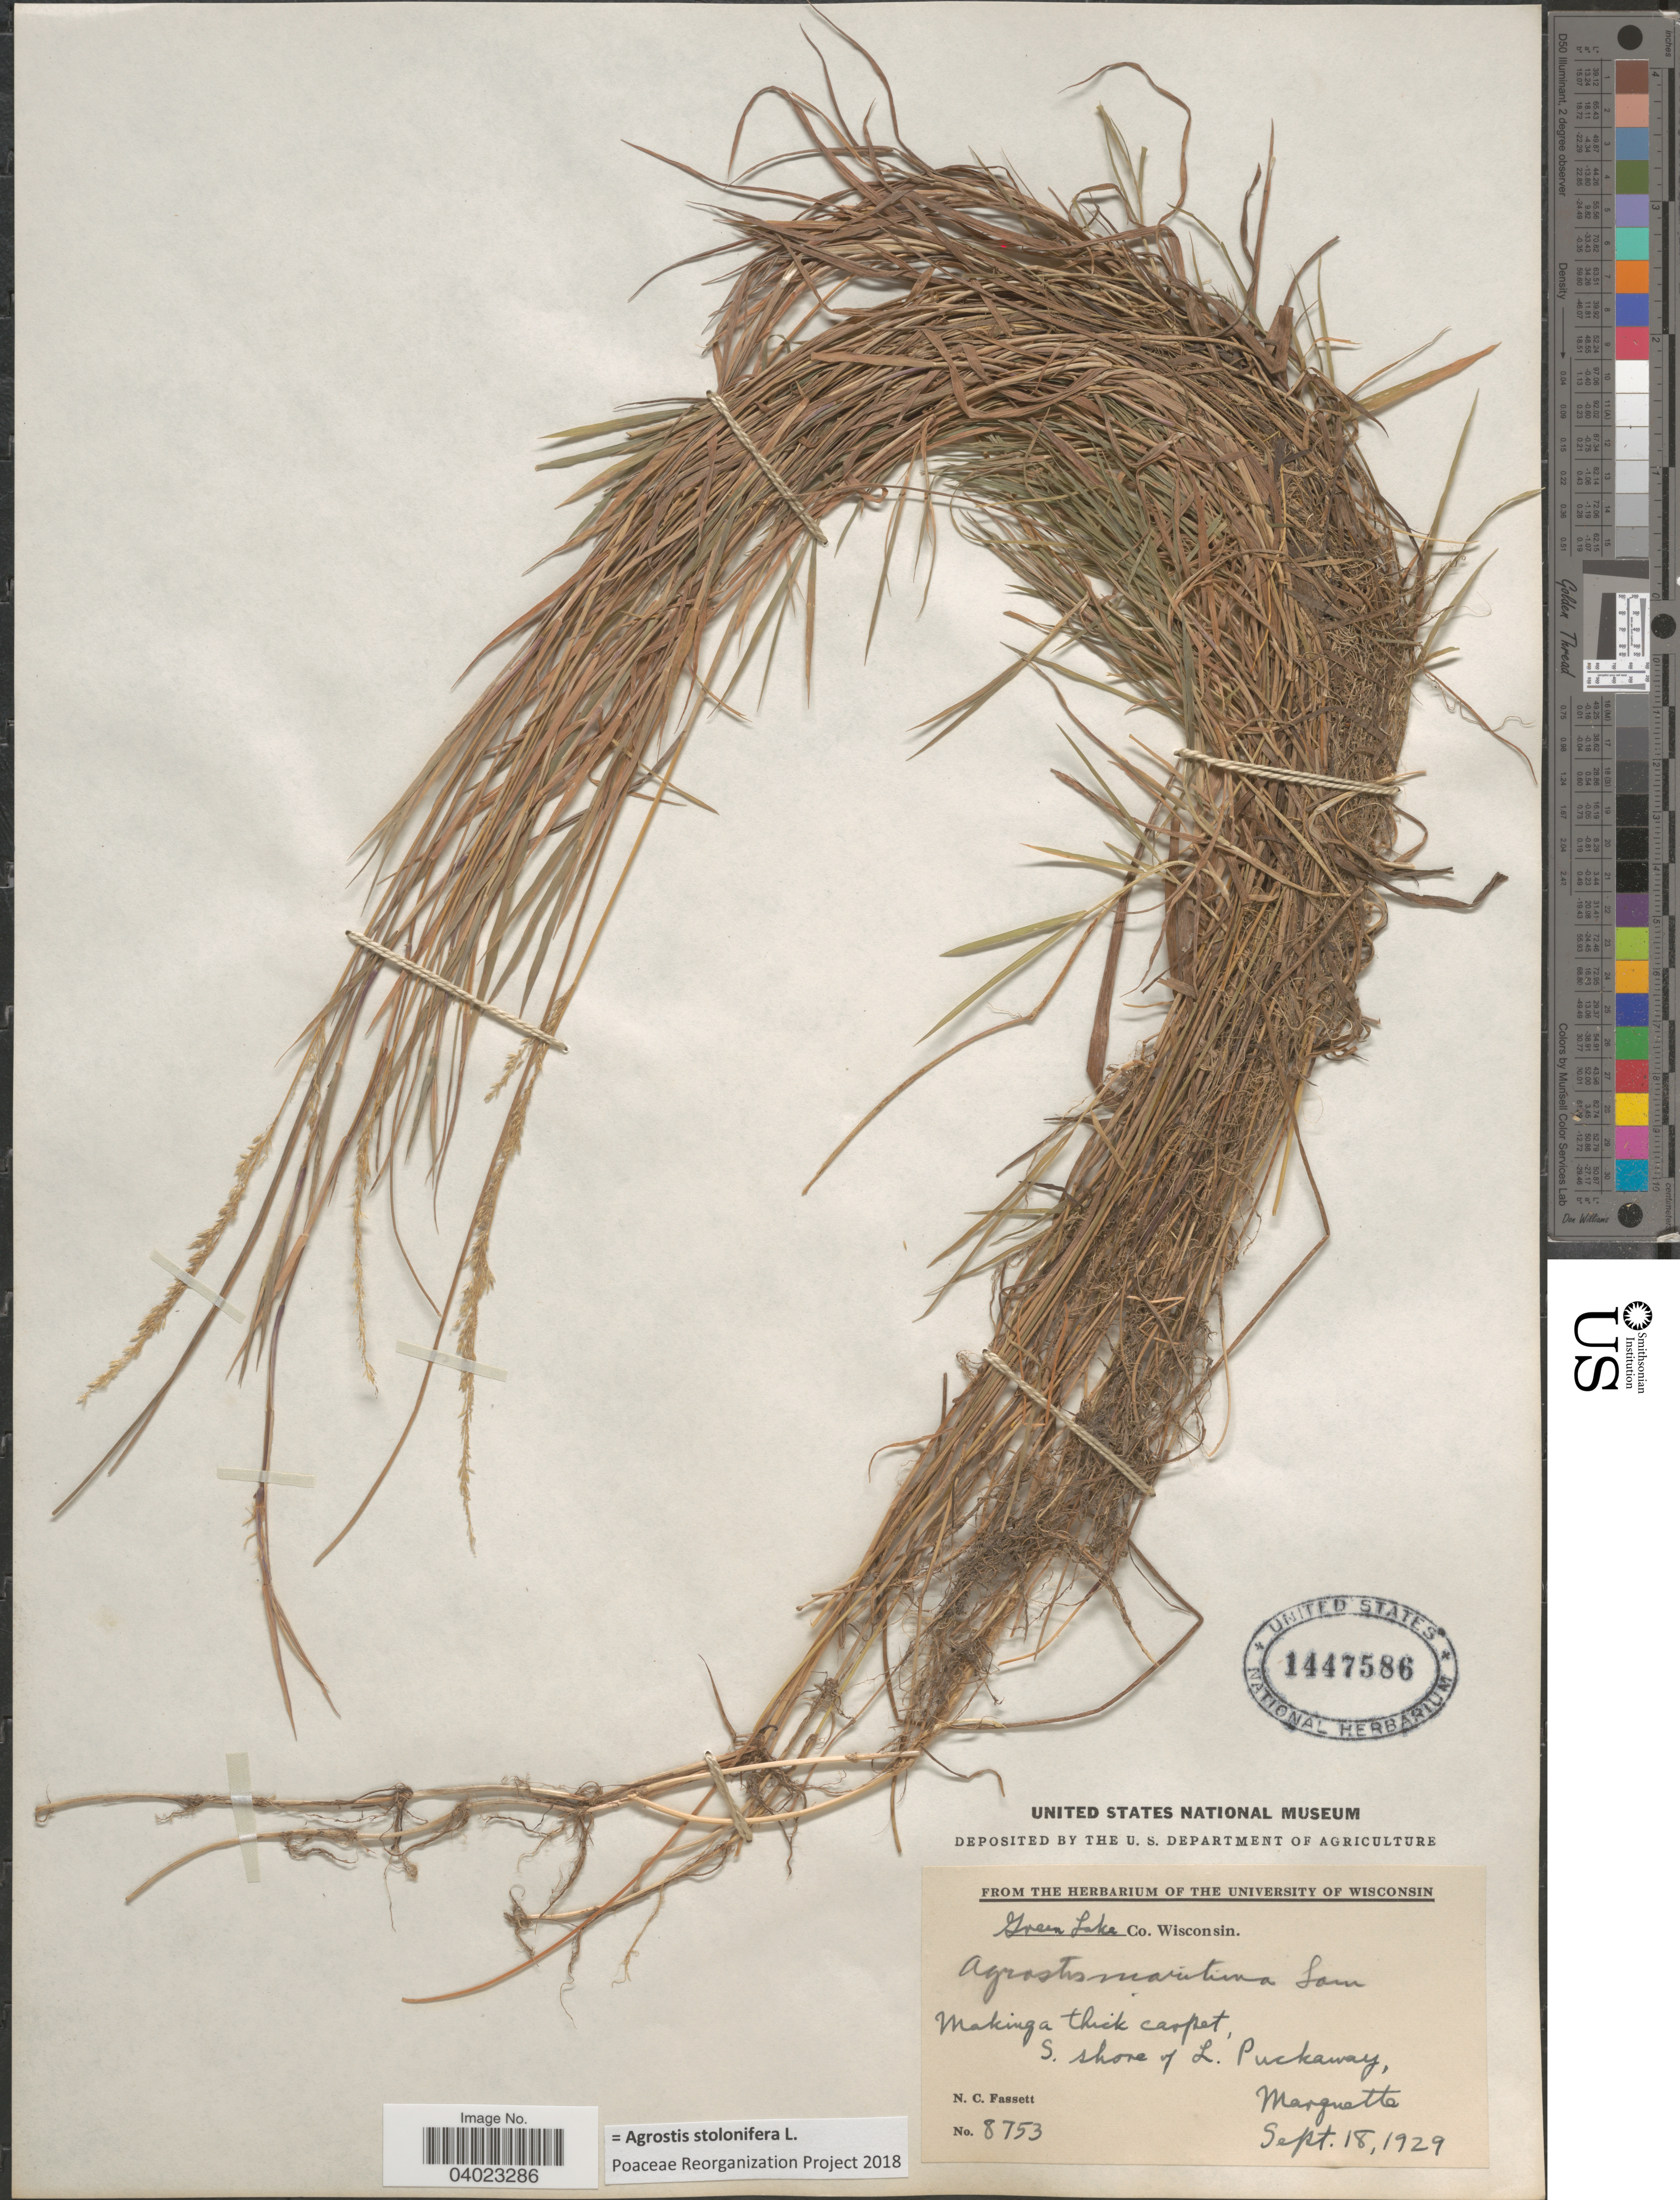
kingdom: Plantae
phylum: Tracheophyta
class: Liliopsida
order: Poales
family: Poaceae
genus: Agrostis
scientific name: Agrostis stolonifera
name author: L.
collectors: N. C. Fassett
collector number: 8753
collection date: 1929-09-18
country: United States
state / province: Wisconsin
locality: Green Lake Co. Making a thick carpet, S. shore of L. Puckaway, Marquette.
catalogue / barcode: US 1447586